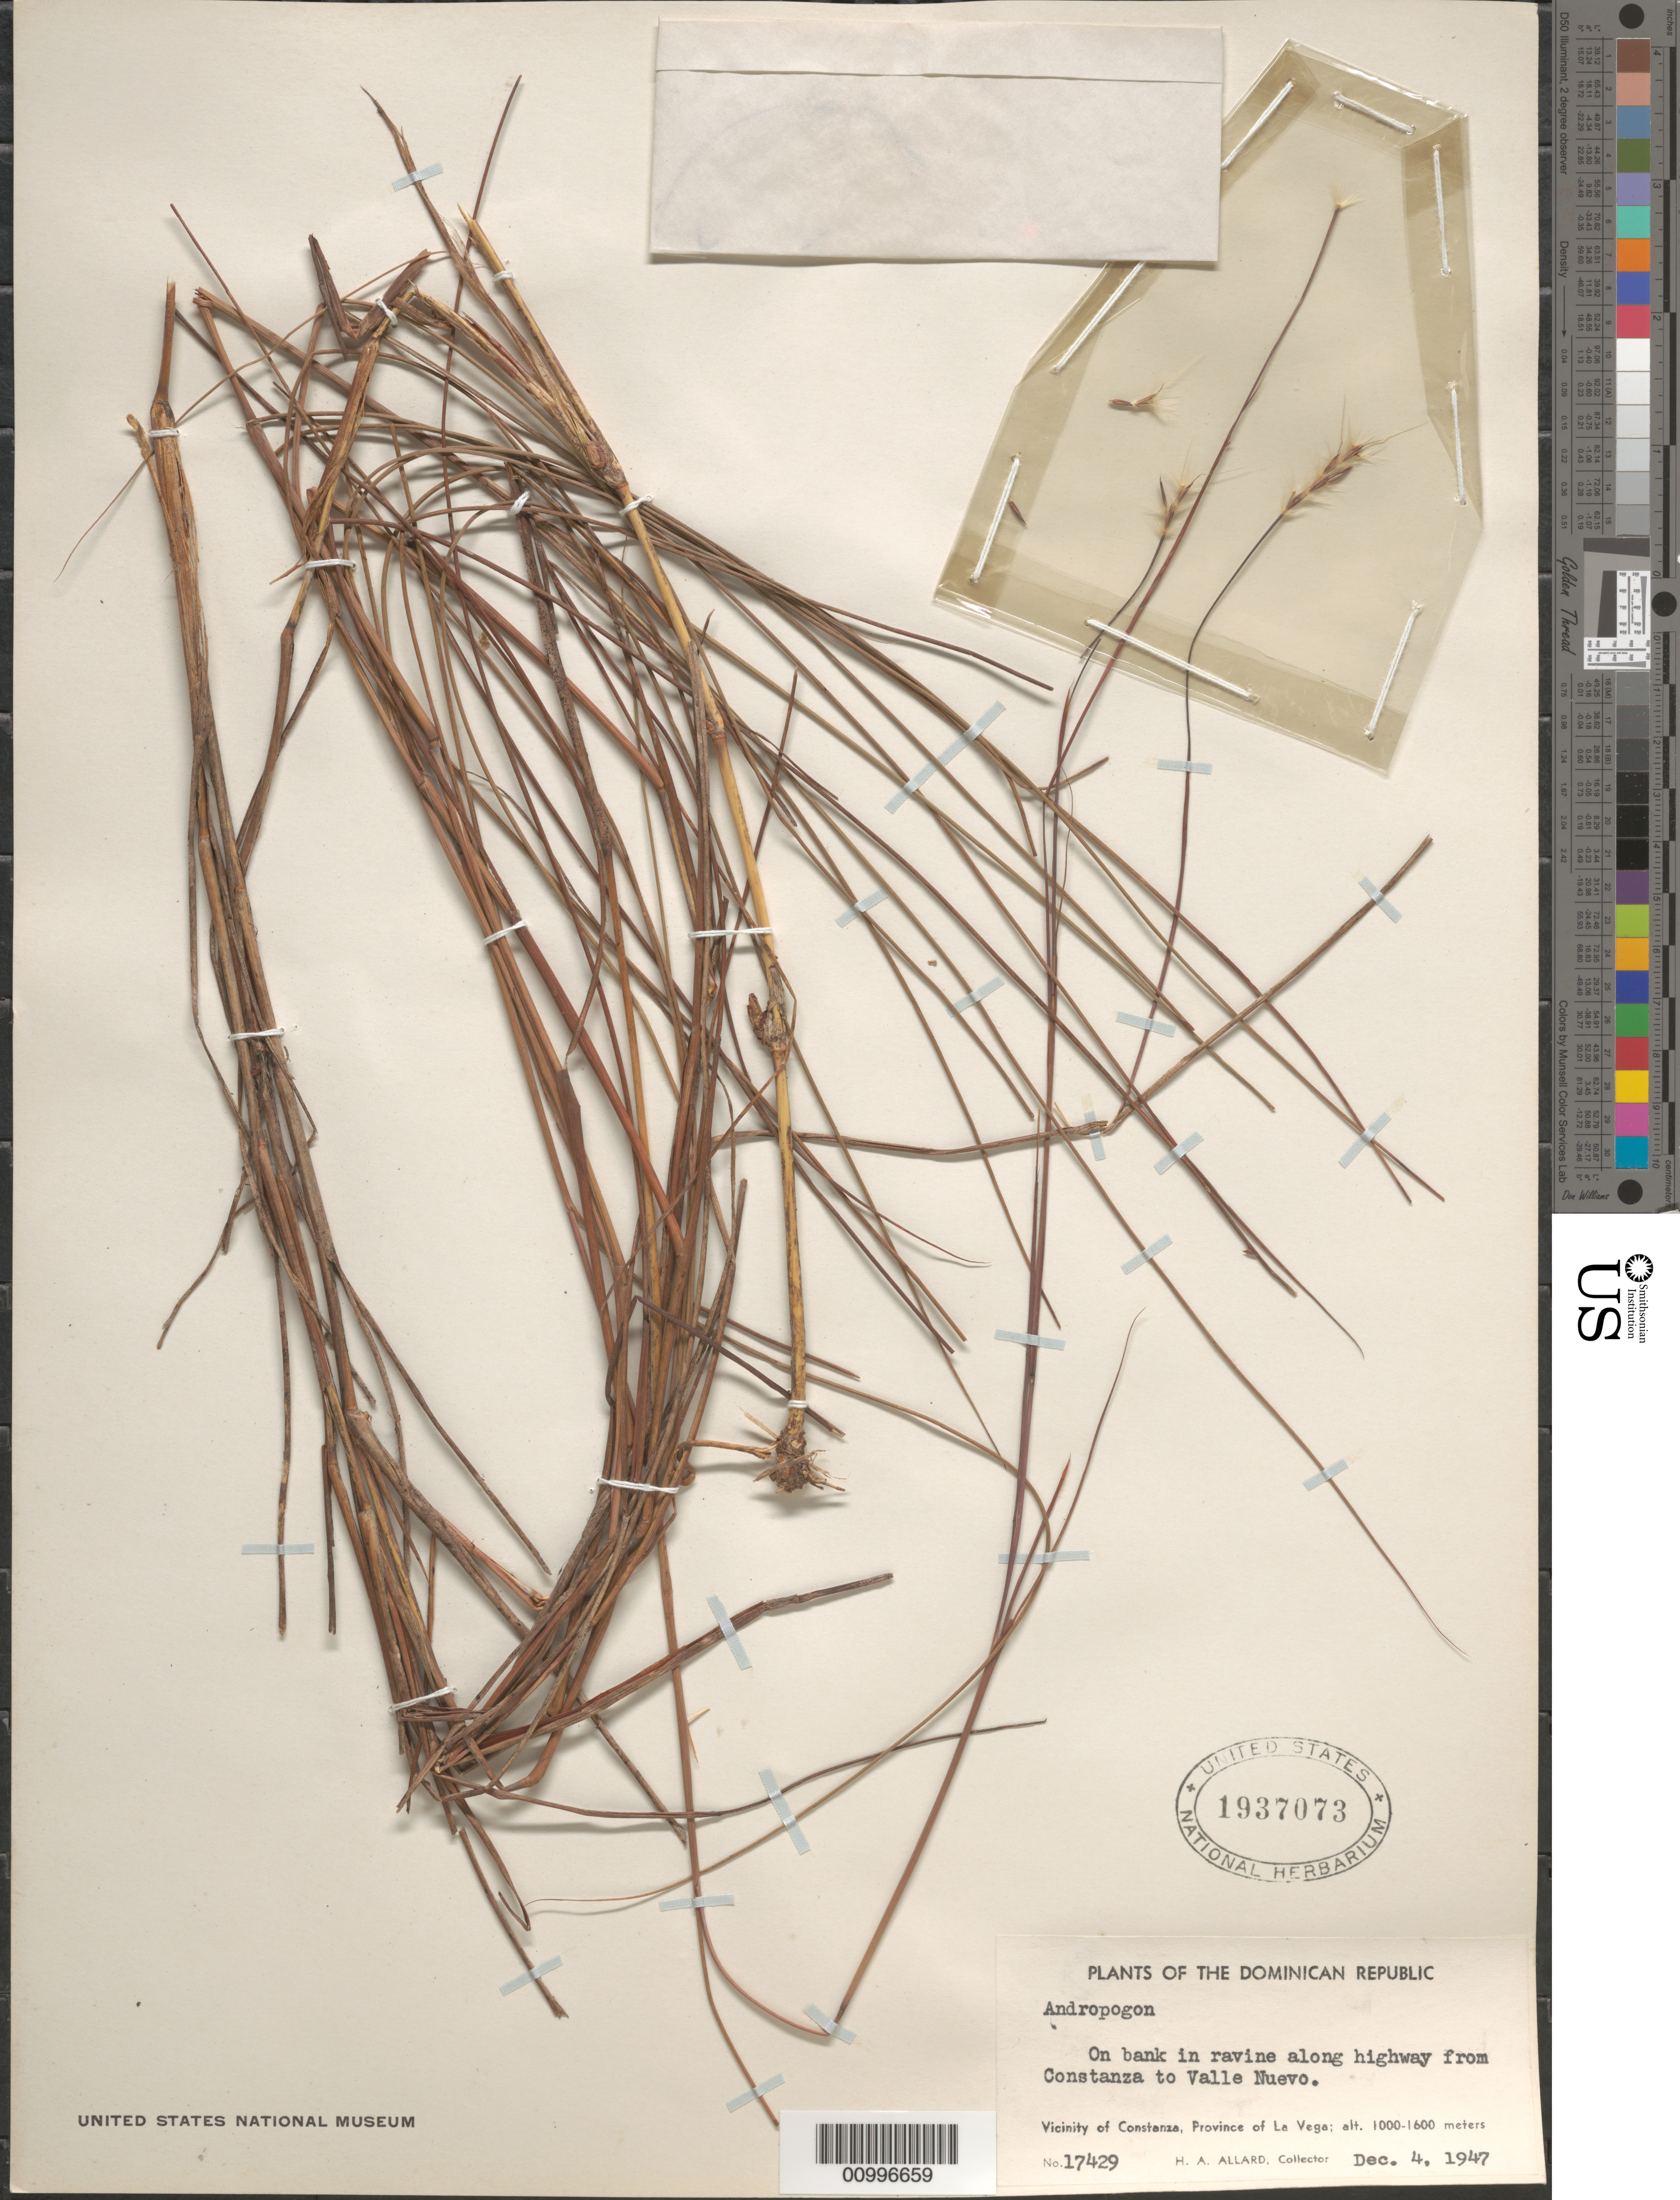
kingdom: Plantae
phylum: Tracheophyta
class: Liliopsida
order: Poales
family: Poaceae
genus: Andropogon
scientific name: Andropogon sp.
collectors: H. A. Allard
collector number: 17429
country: Dominican Republic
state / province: La Vega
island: Hispaniola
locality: Valle Nuevo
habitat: on bank in ravine along highway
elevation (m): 1000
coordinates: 0 N, 0 E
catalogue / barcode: US 1937073